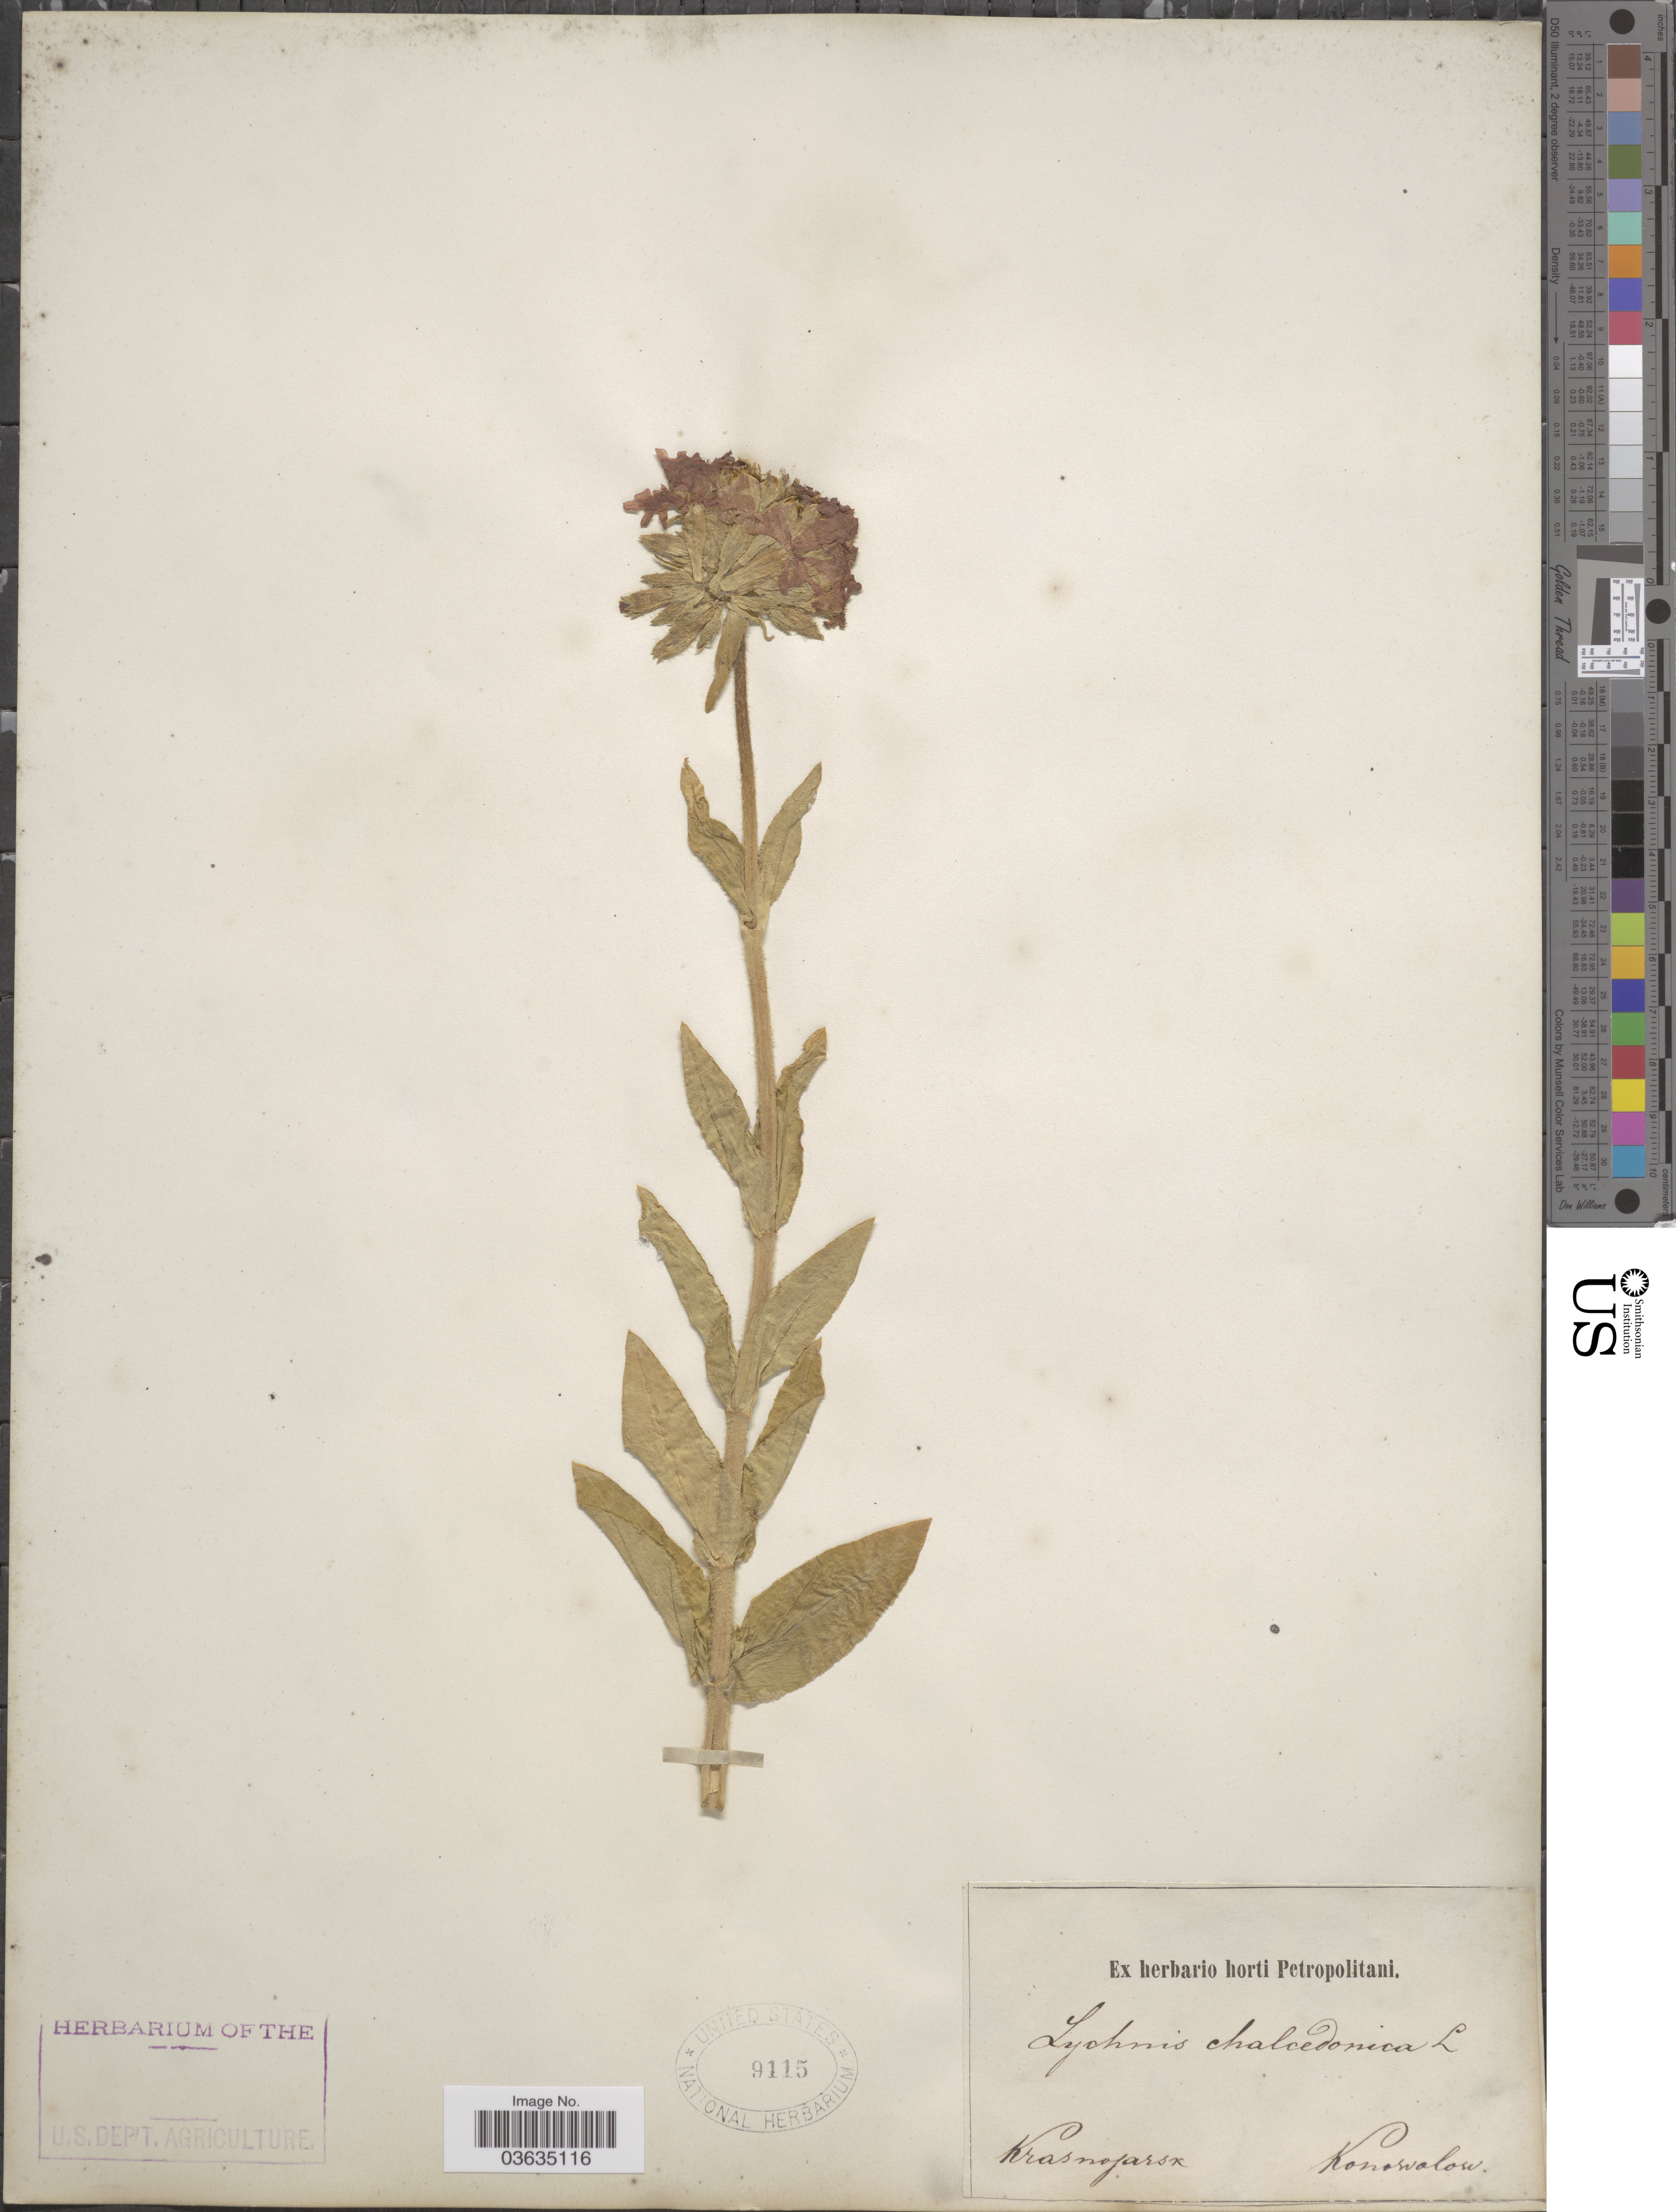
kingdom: Plantae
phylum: Tracheophyta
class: Magnoliopsida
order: Caryophyllales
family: Caryophyllaceae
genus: Silene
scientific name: Silene chalcedonica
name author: (L.) E.H.L. Krause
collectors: Konorvalow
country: Russian Federation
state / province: Krasnoyarsk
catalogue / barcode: US 9115